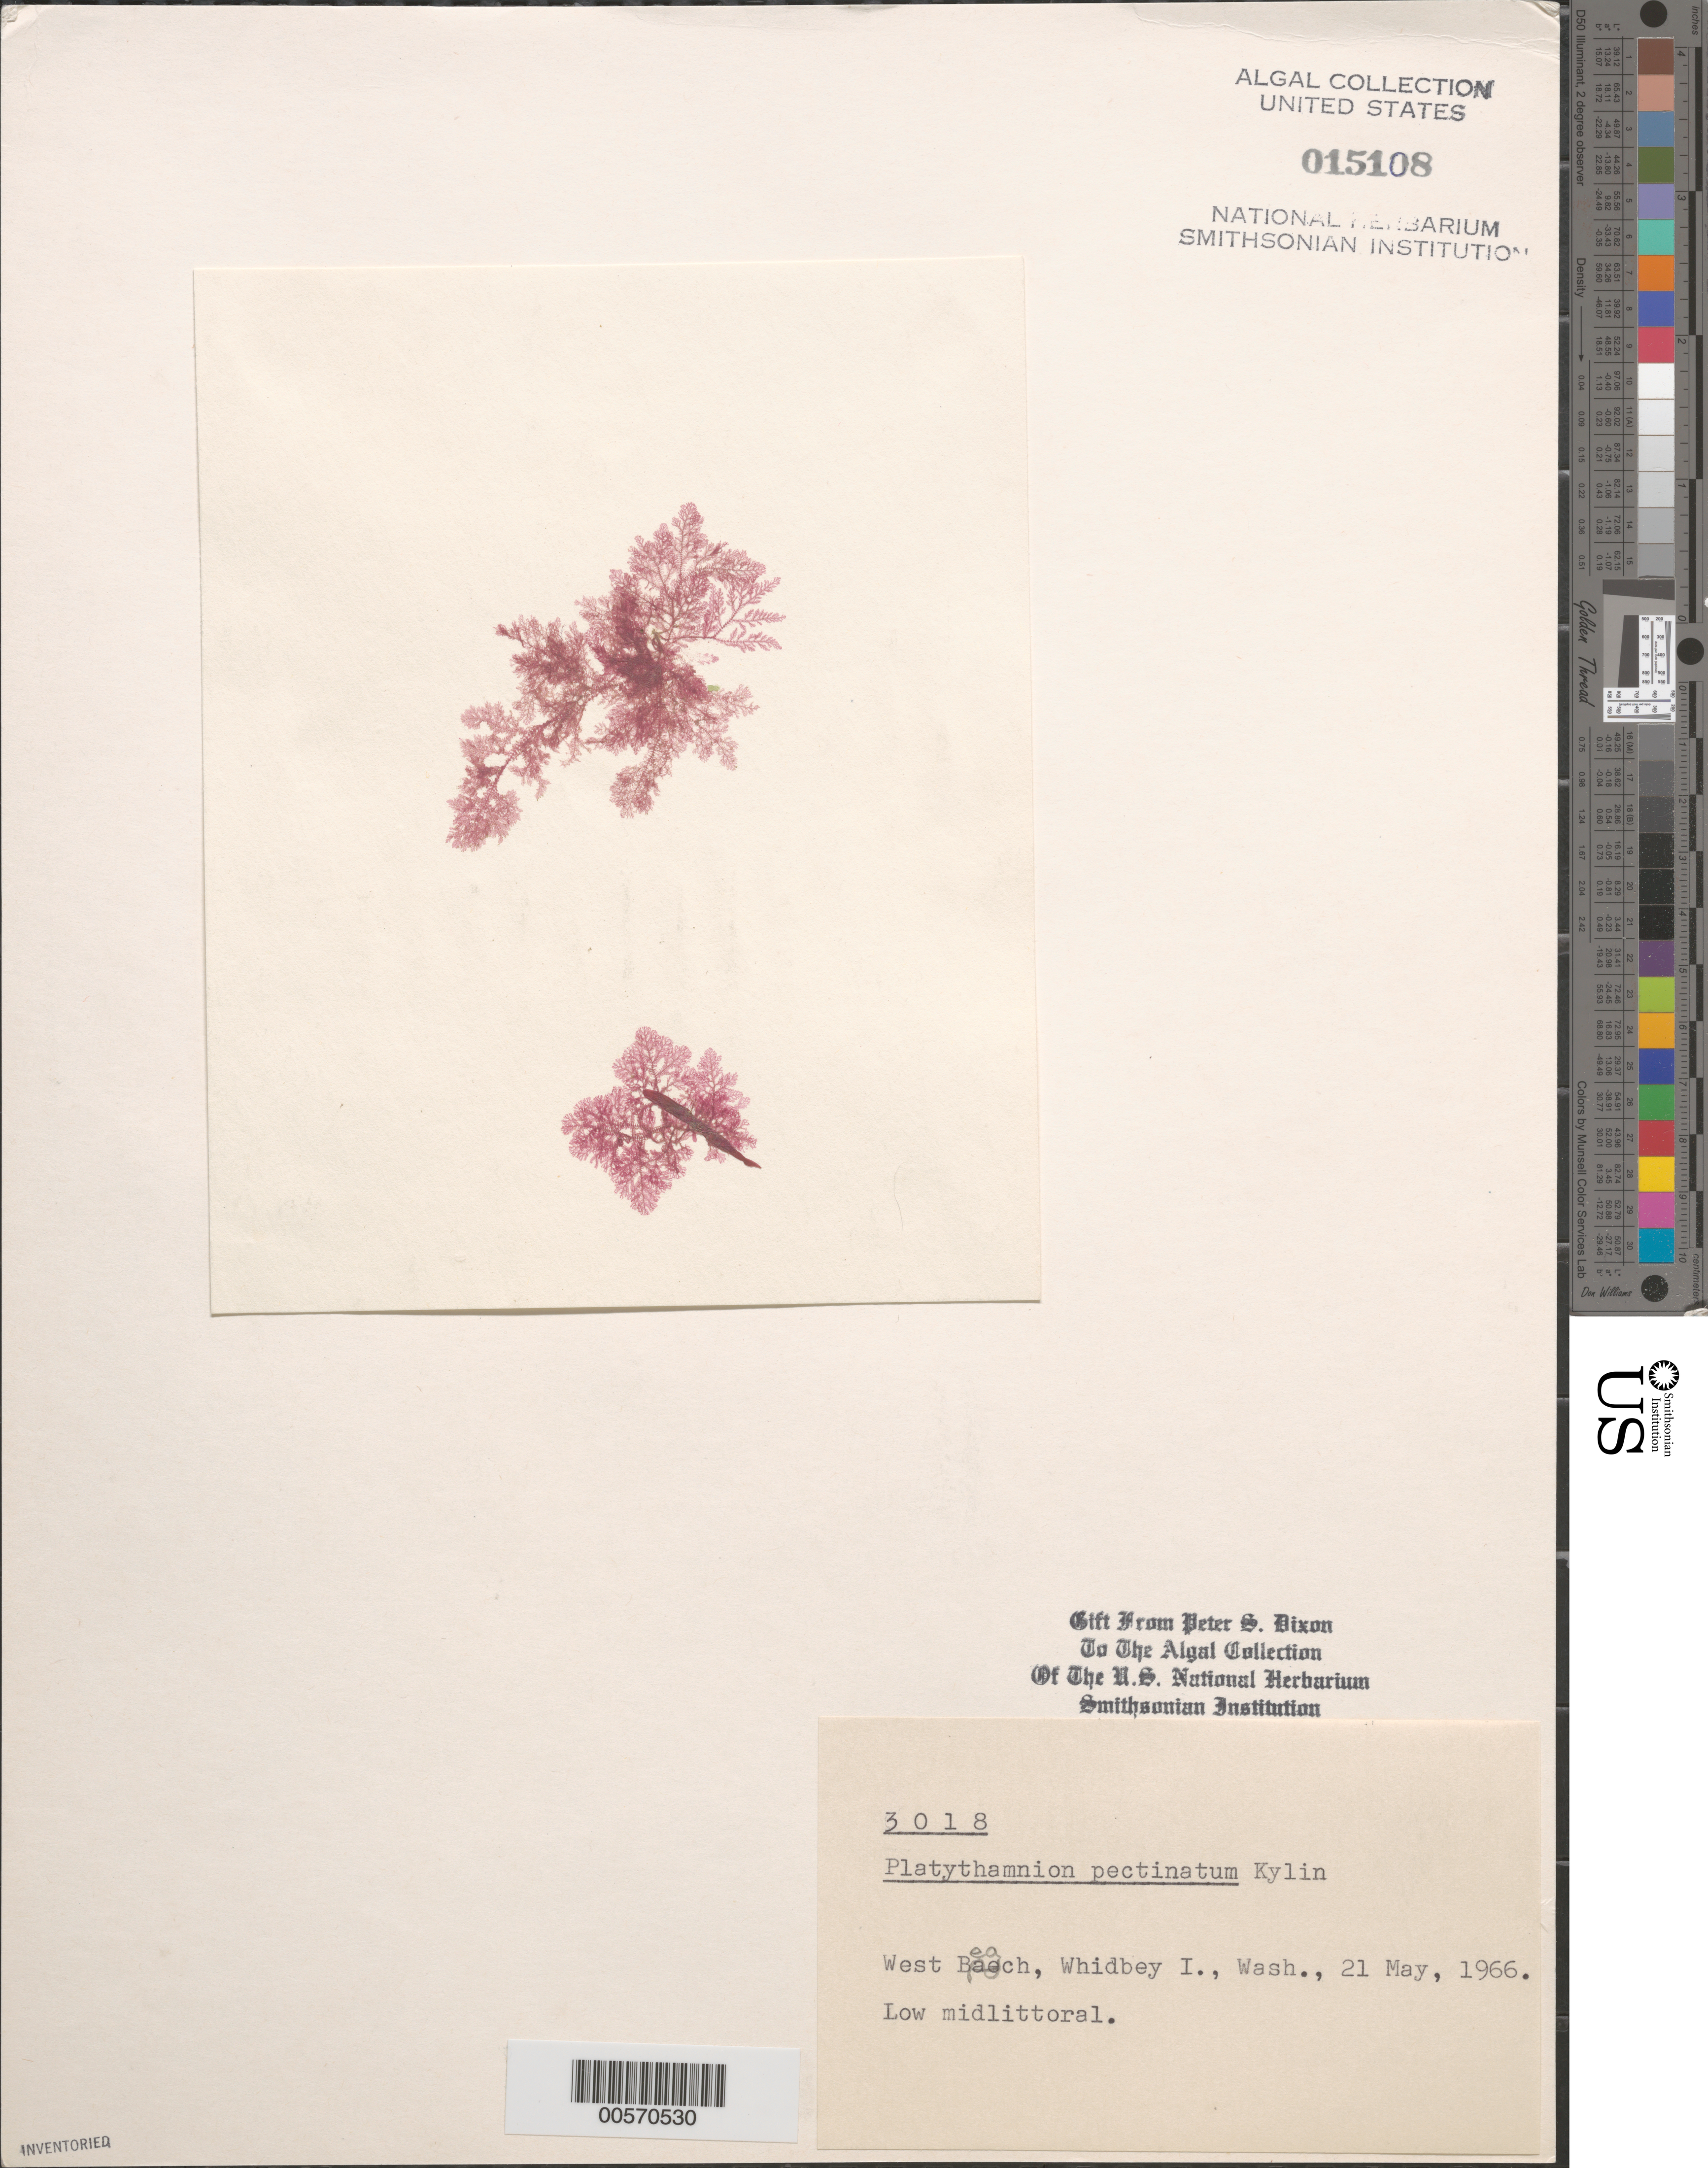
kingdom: Plantae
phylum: Rhodophyta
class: Florideophyceae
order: Ceramiales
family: Ceramiaceae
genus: Pterothamnion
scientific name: Pterothamnion pectinatum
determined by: Algae name updating Project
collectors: P. S. Dixon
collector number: PSD 3018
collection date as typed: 21 May 1966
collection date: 1966-05-21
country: United States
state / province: Washington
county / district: Island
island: Whidbey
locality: West Beach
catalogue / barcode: US 15108